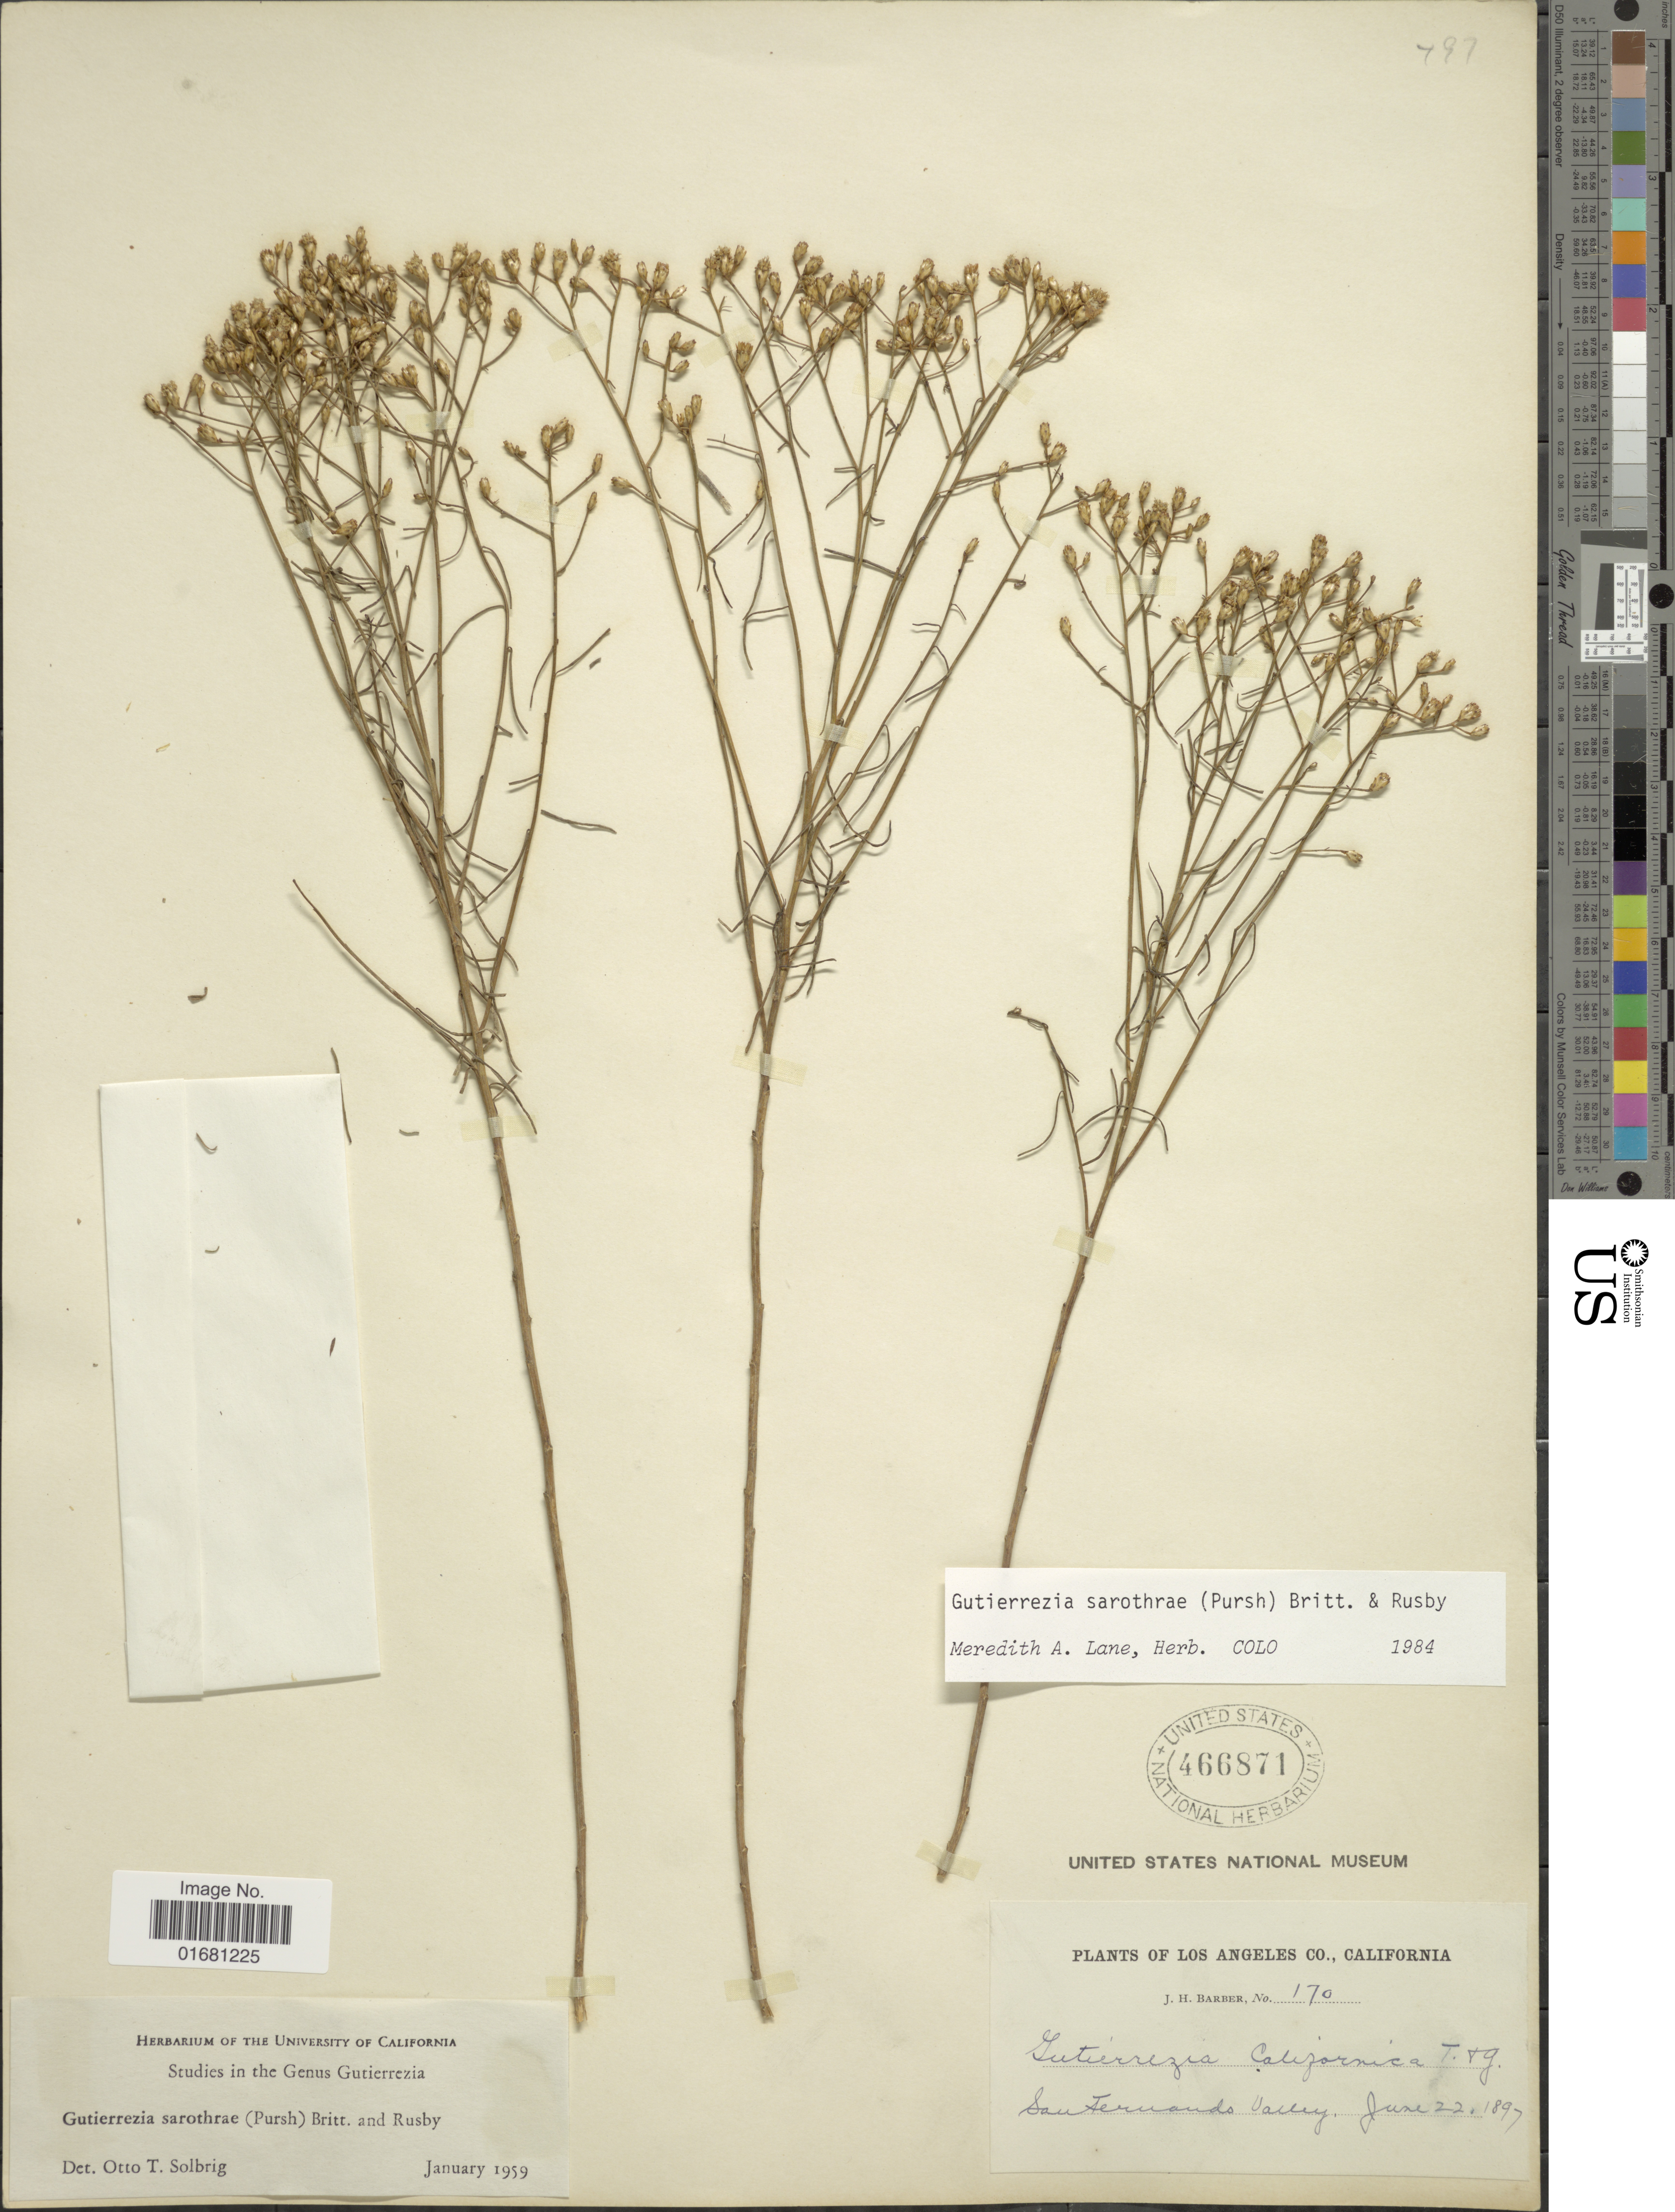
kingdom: Plantae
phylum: Tracheophyta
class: Magnoliopsida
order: Asterales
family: Asteraceae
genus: Gutierrezia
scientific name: Gutierrezia sarothrae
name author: (Pursh) Britton & Rusby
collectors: J. Barber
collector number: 170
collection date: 1897-06-22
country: United States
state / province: California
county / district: Los Angeles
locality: Los Angeles, San Fernando Valley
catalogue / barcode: US 466871